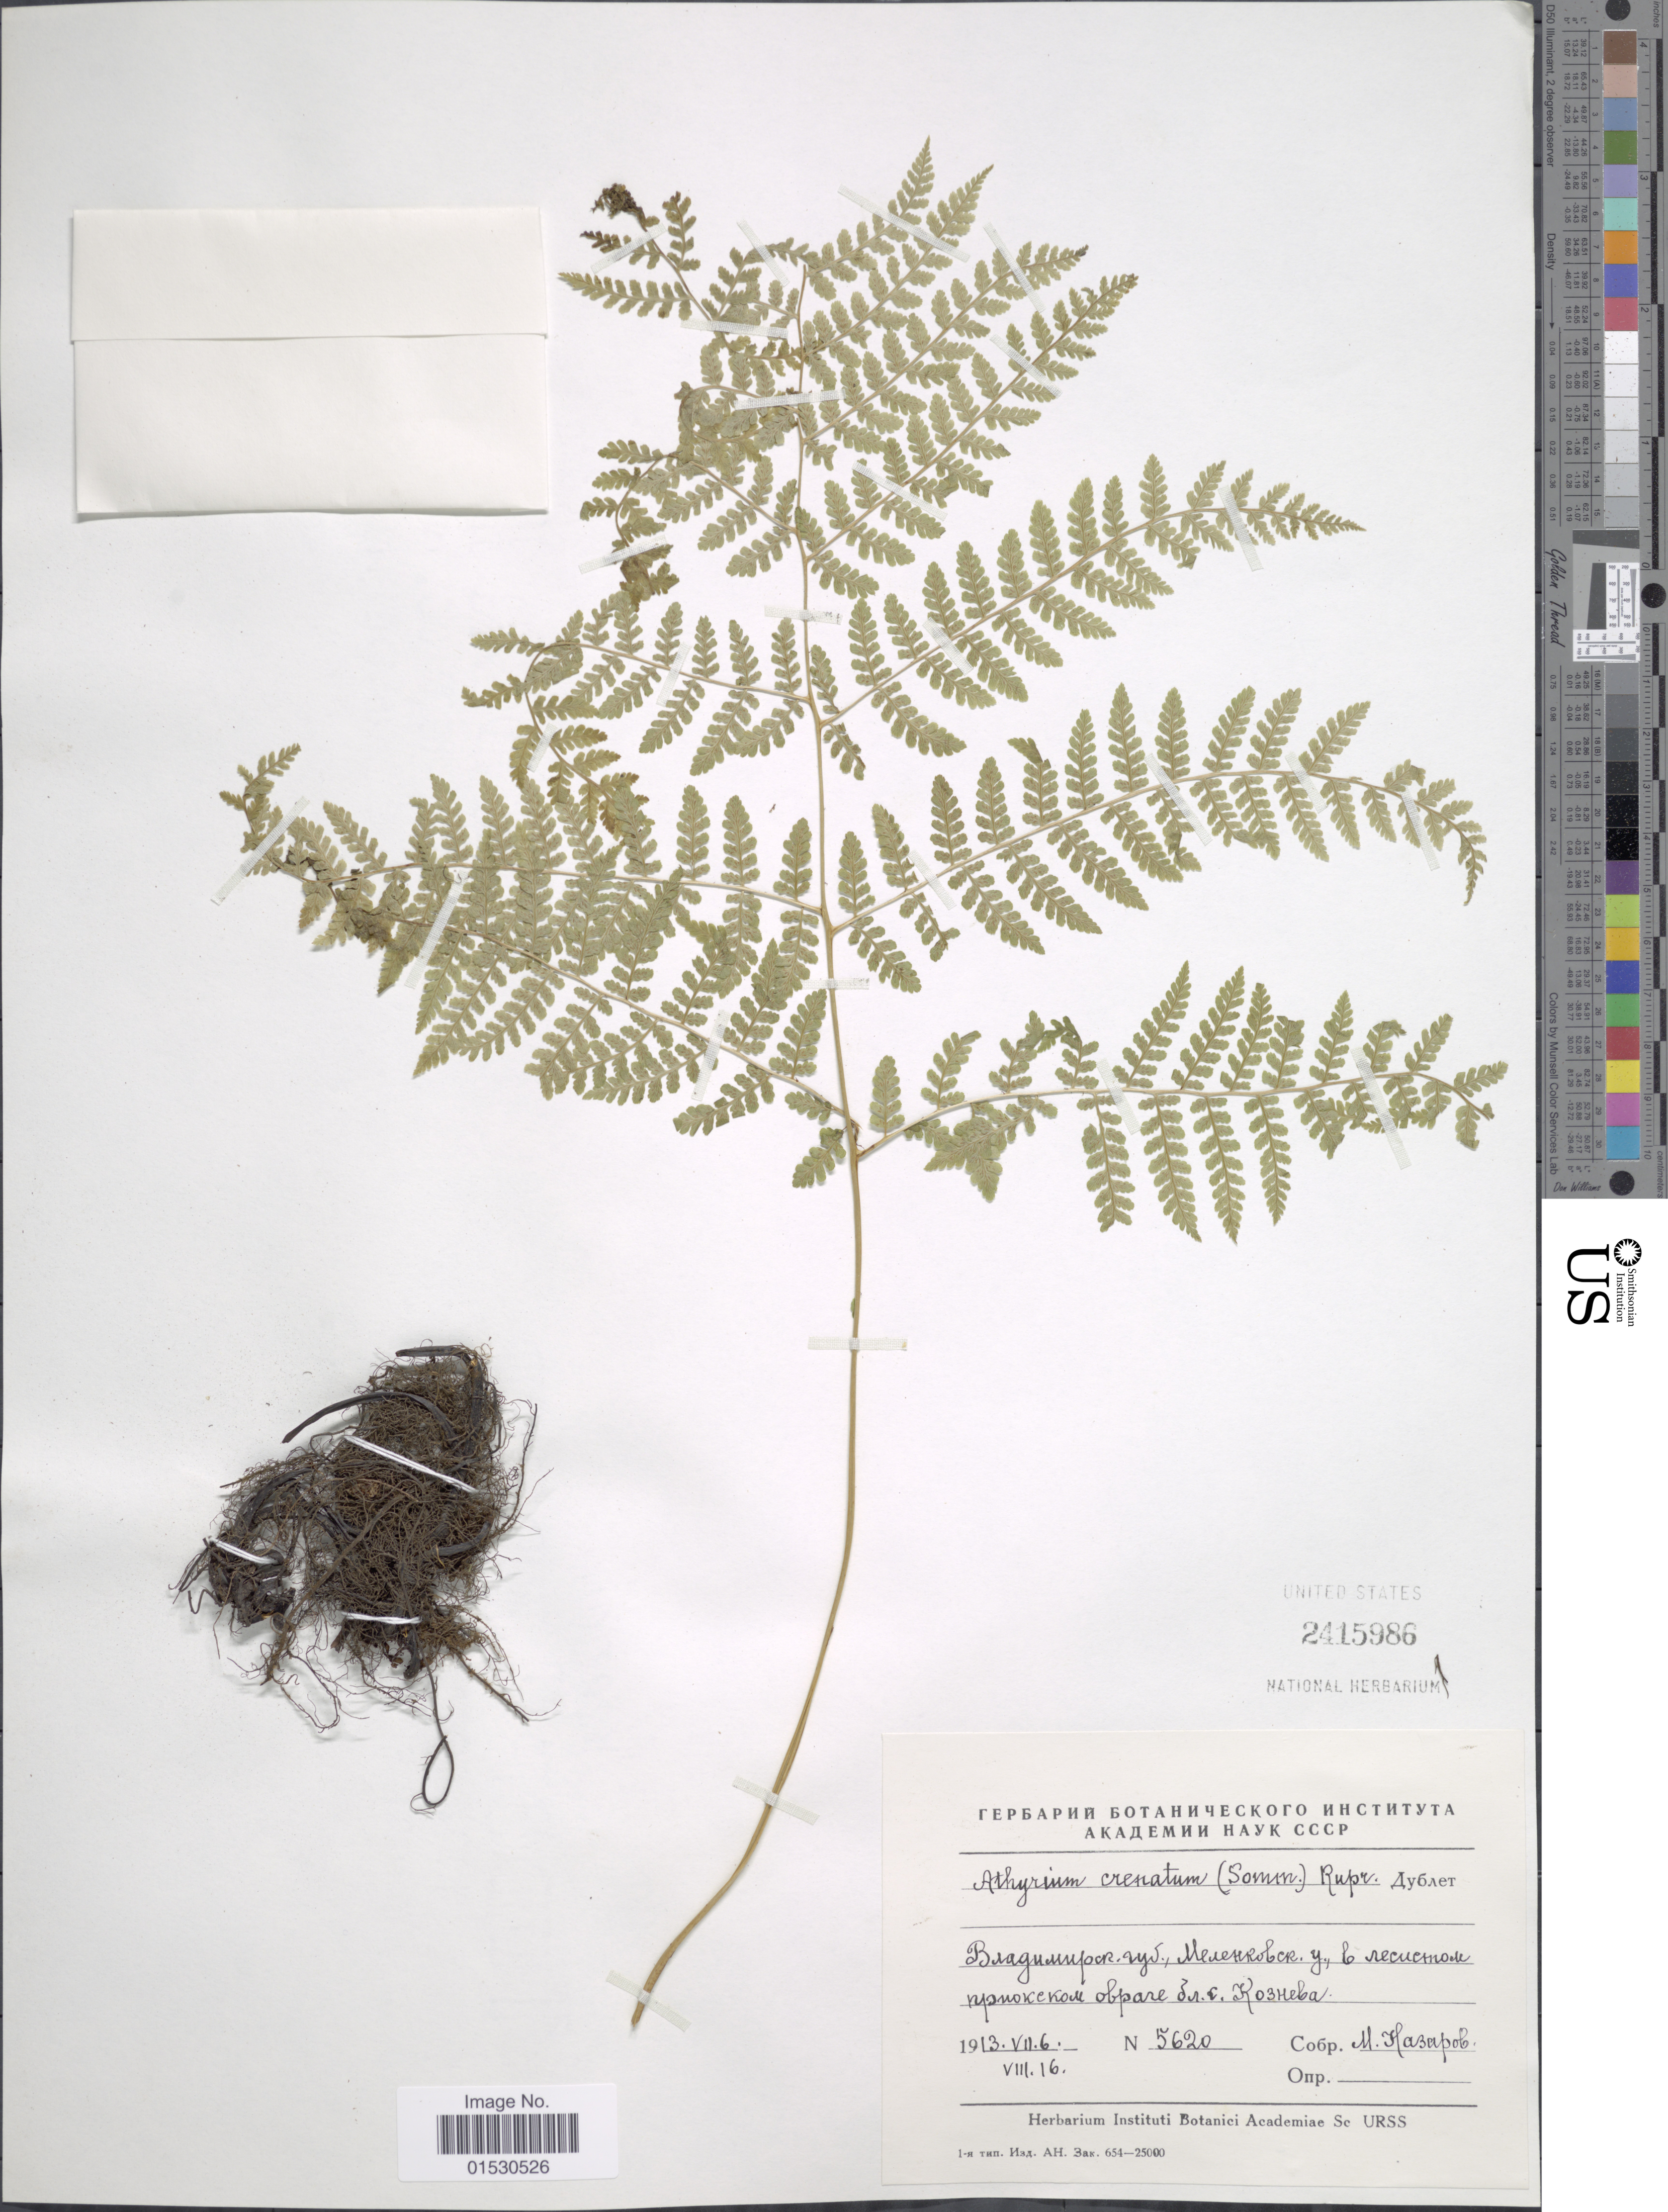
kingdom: Plantae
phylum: Tracheophyta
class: Polypodiopsida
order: Polypodiales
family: Athyriaceae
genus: Athyrium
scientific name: Athyrium crenatum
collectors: M. Nazarov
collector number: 5620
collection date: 1913-07-06/1913-08-16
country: Russian Federation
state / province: Vladimir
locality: Near village Kaznevo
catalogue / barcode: US 2415986